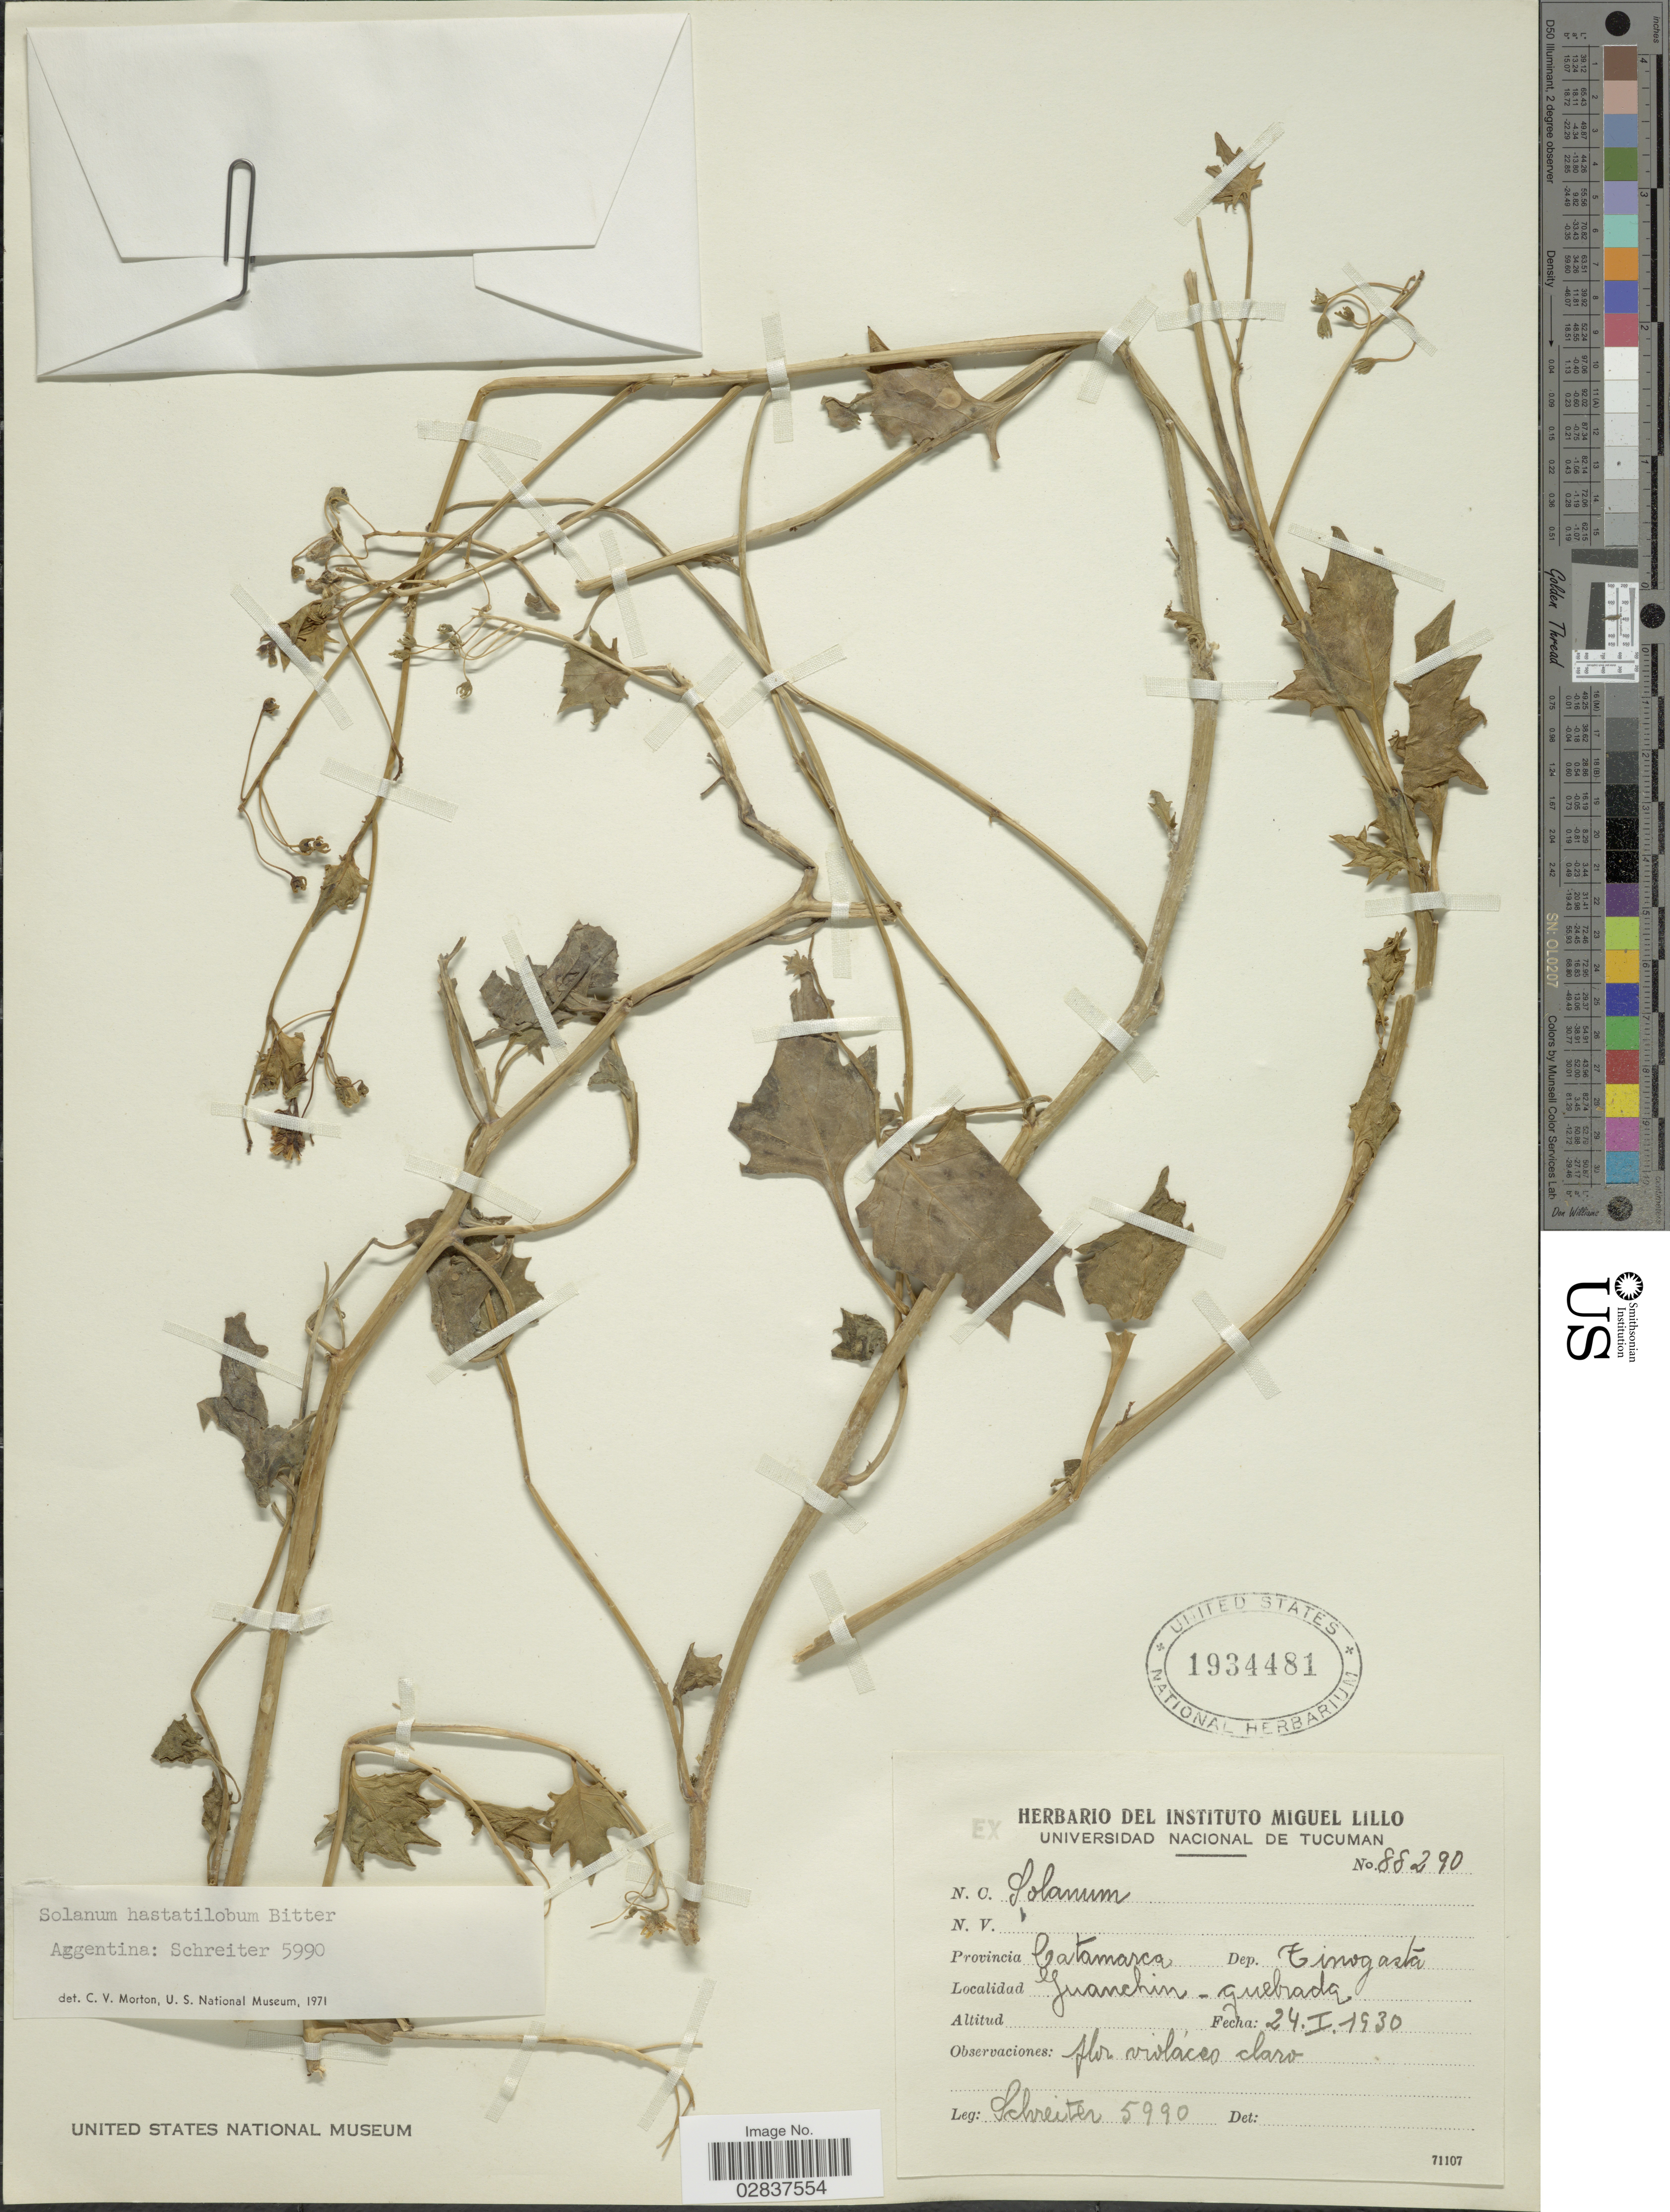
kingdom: Plantae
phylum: Tracheophyta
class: Magnoliopsida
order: Solanales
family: Solanaceae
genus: Solanum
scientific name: Solanum hastatilobum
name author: Bitter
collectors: -. Schreiter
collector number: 5990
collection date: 1930-01-24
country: Argentina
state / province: Catamarca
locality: Dep. Tinogasta. Guanchin-quebrada.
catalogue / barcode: US 1934481